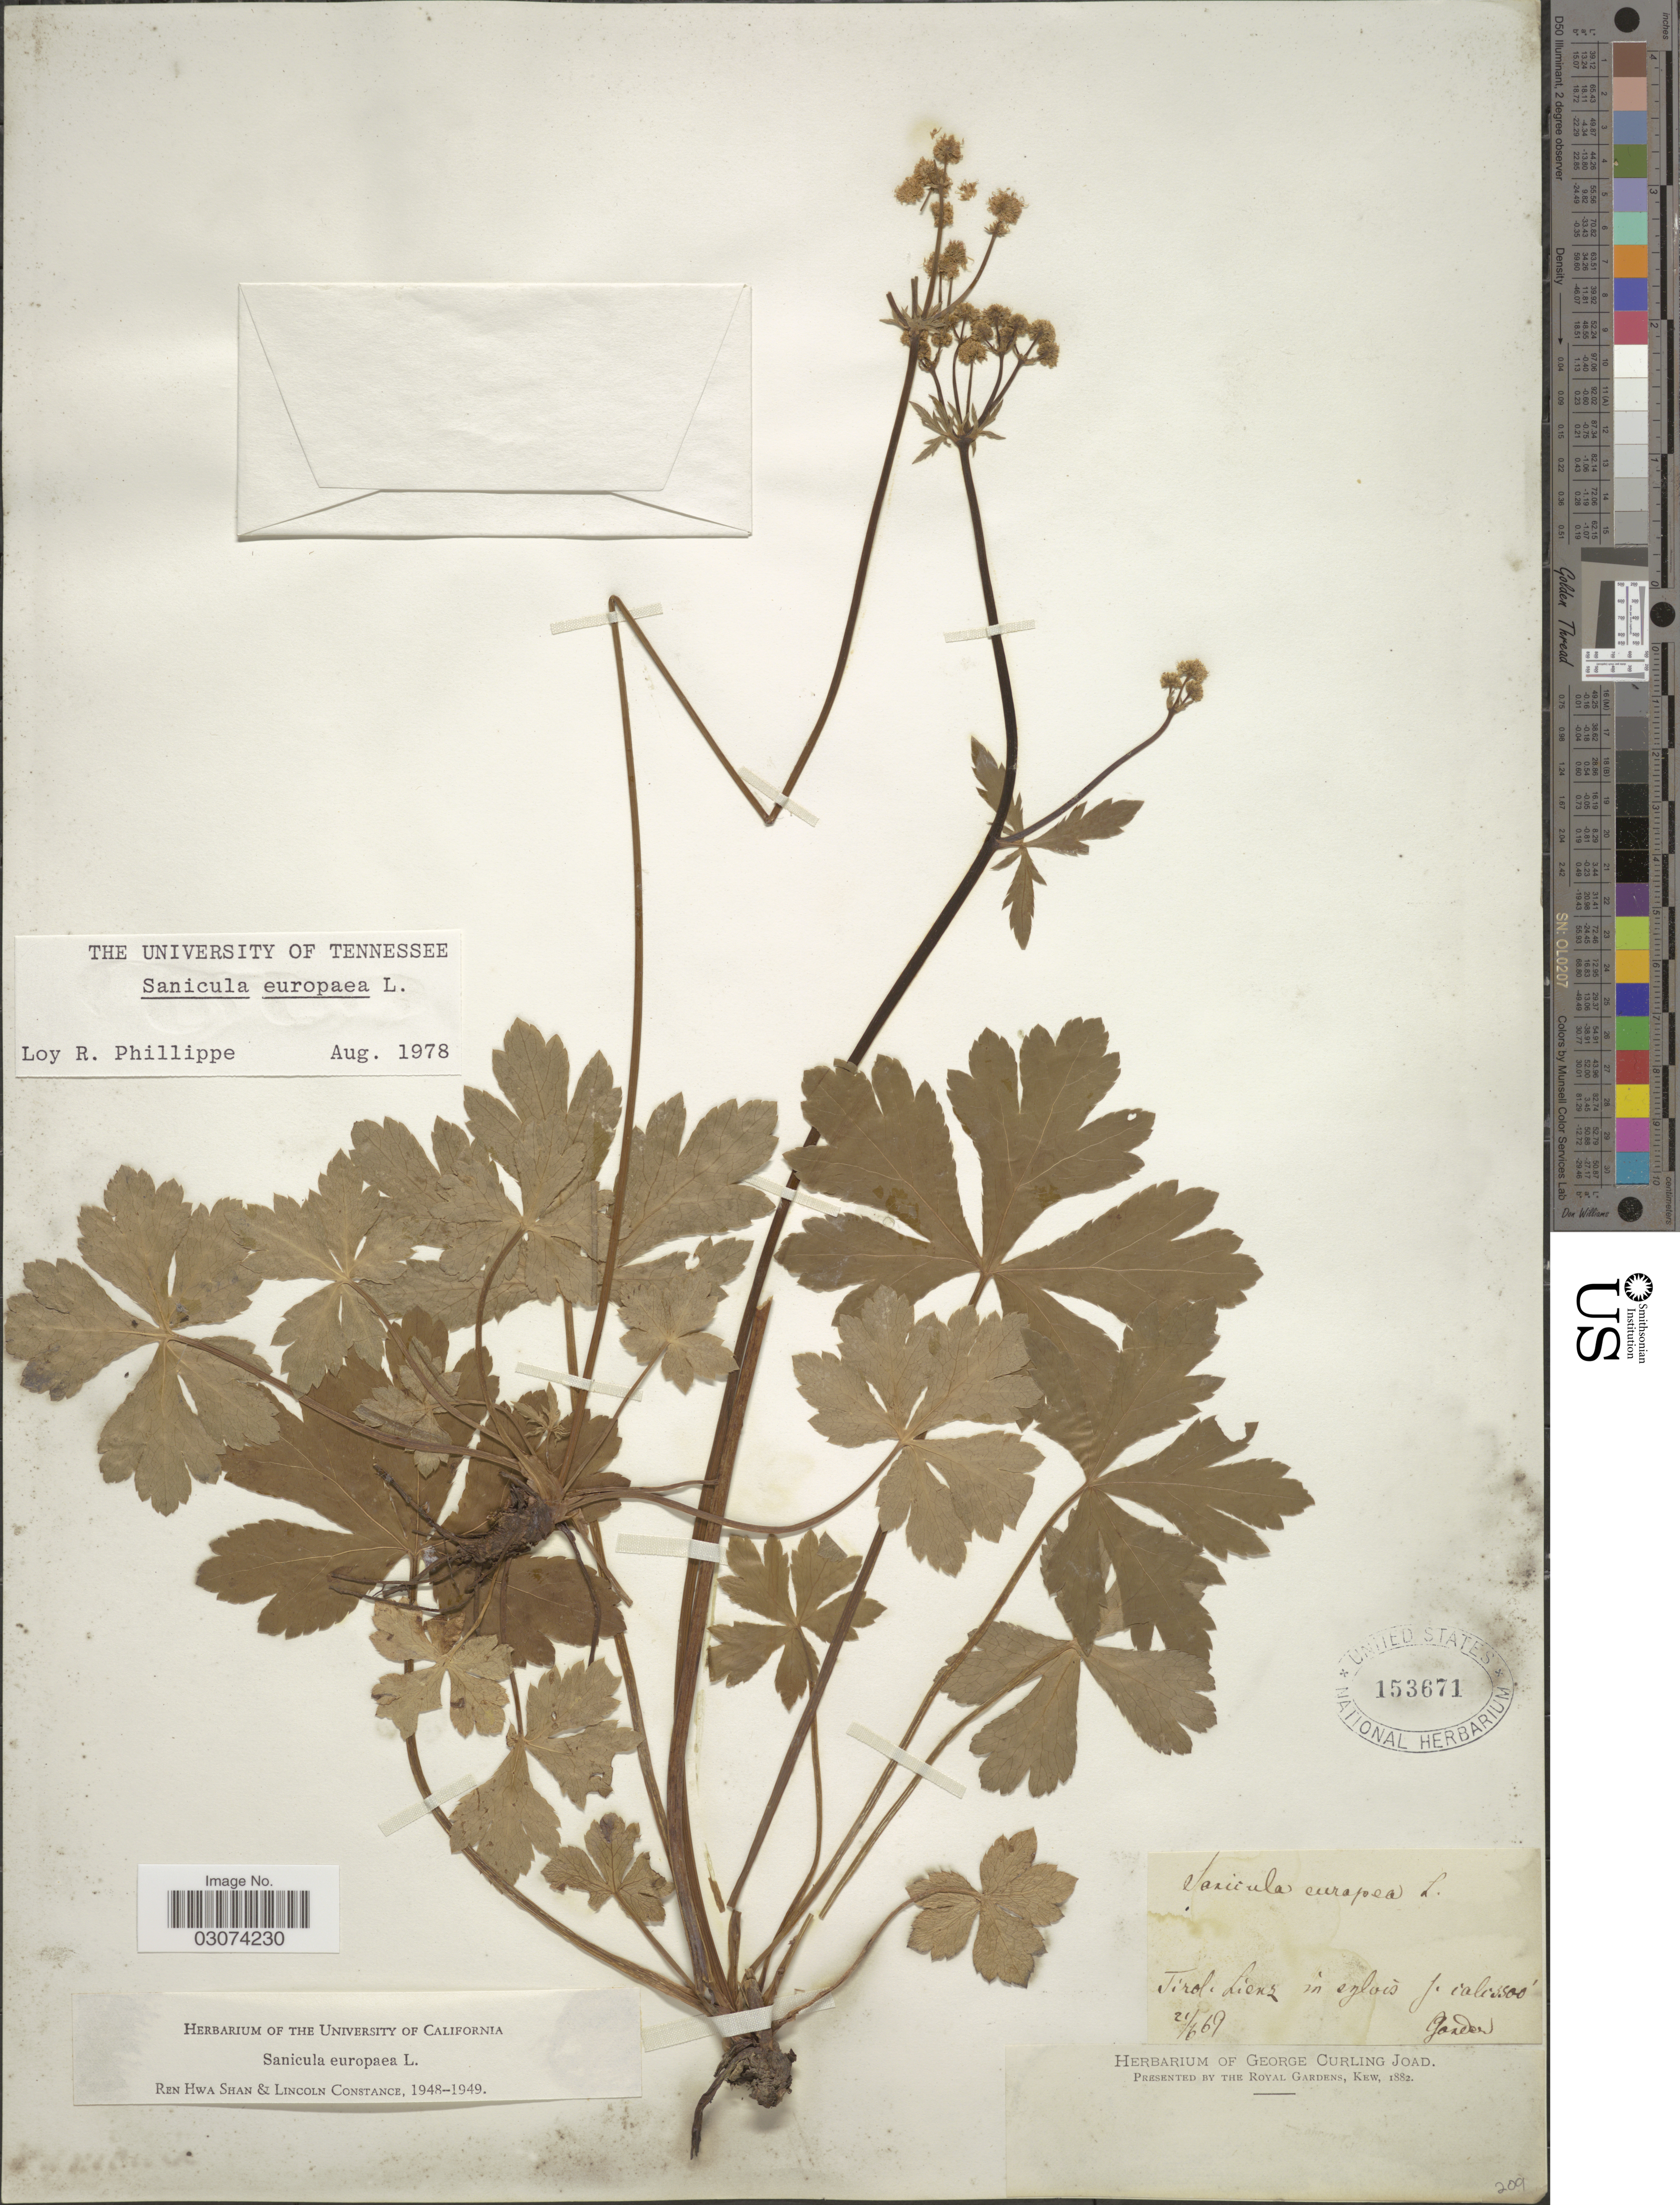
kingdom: Plantae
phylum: Tracheophyta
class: Magnoliopsida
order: Apiales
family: Apiaceae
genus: Sanicula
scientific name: Sanicula europaea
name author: L.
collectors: Gander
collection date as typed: Transcribed d/m/y: 21/6/69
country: Austria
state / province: Tirol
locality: Lienz in sylvis J. cali. [interpreted]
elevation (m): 1067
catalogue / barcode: US 153671